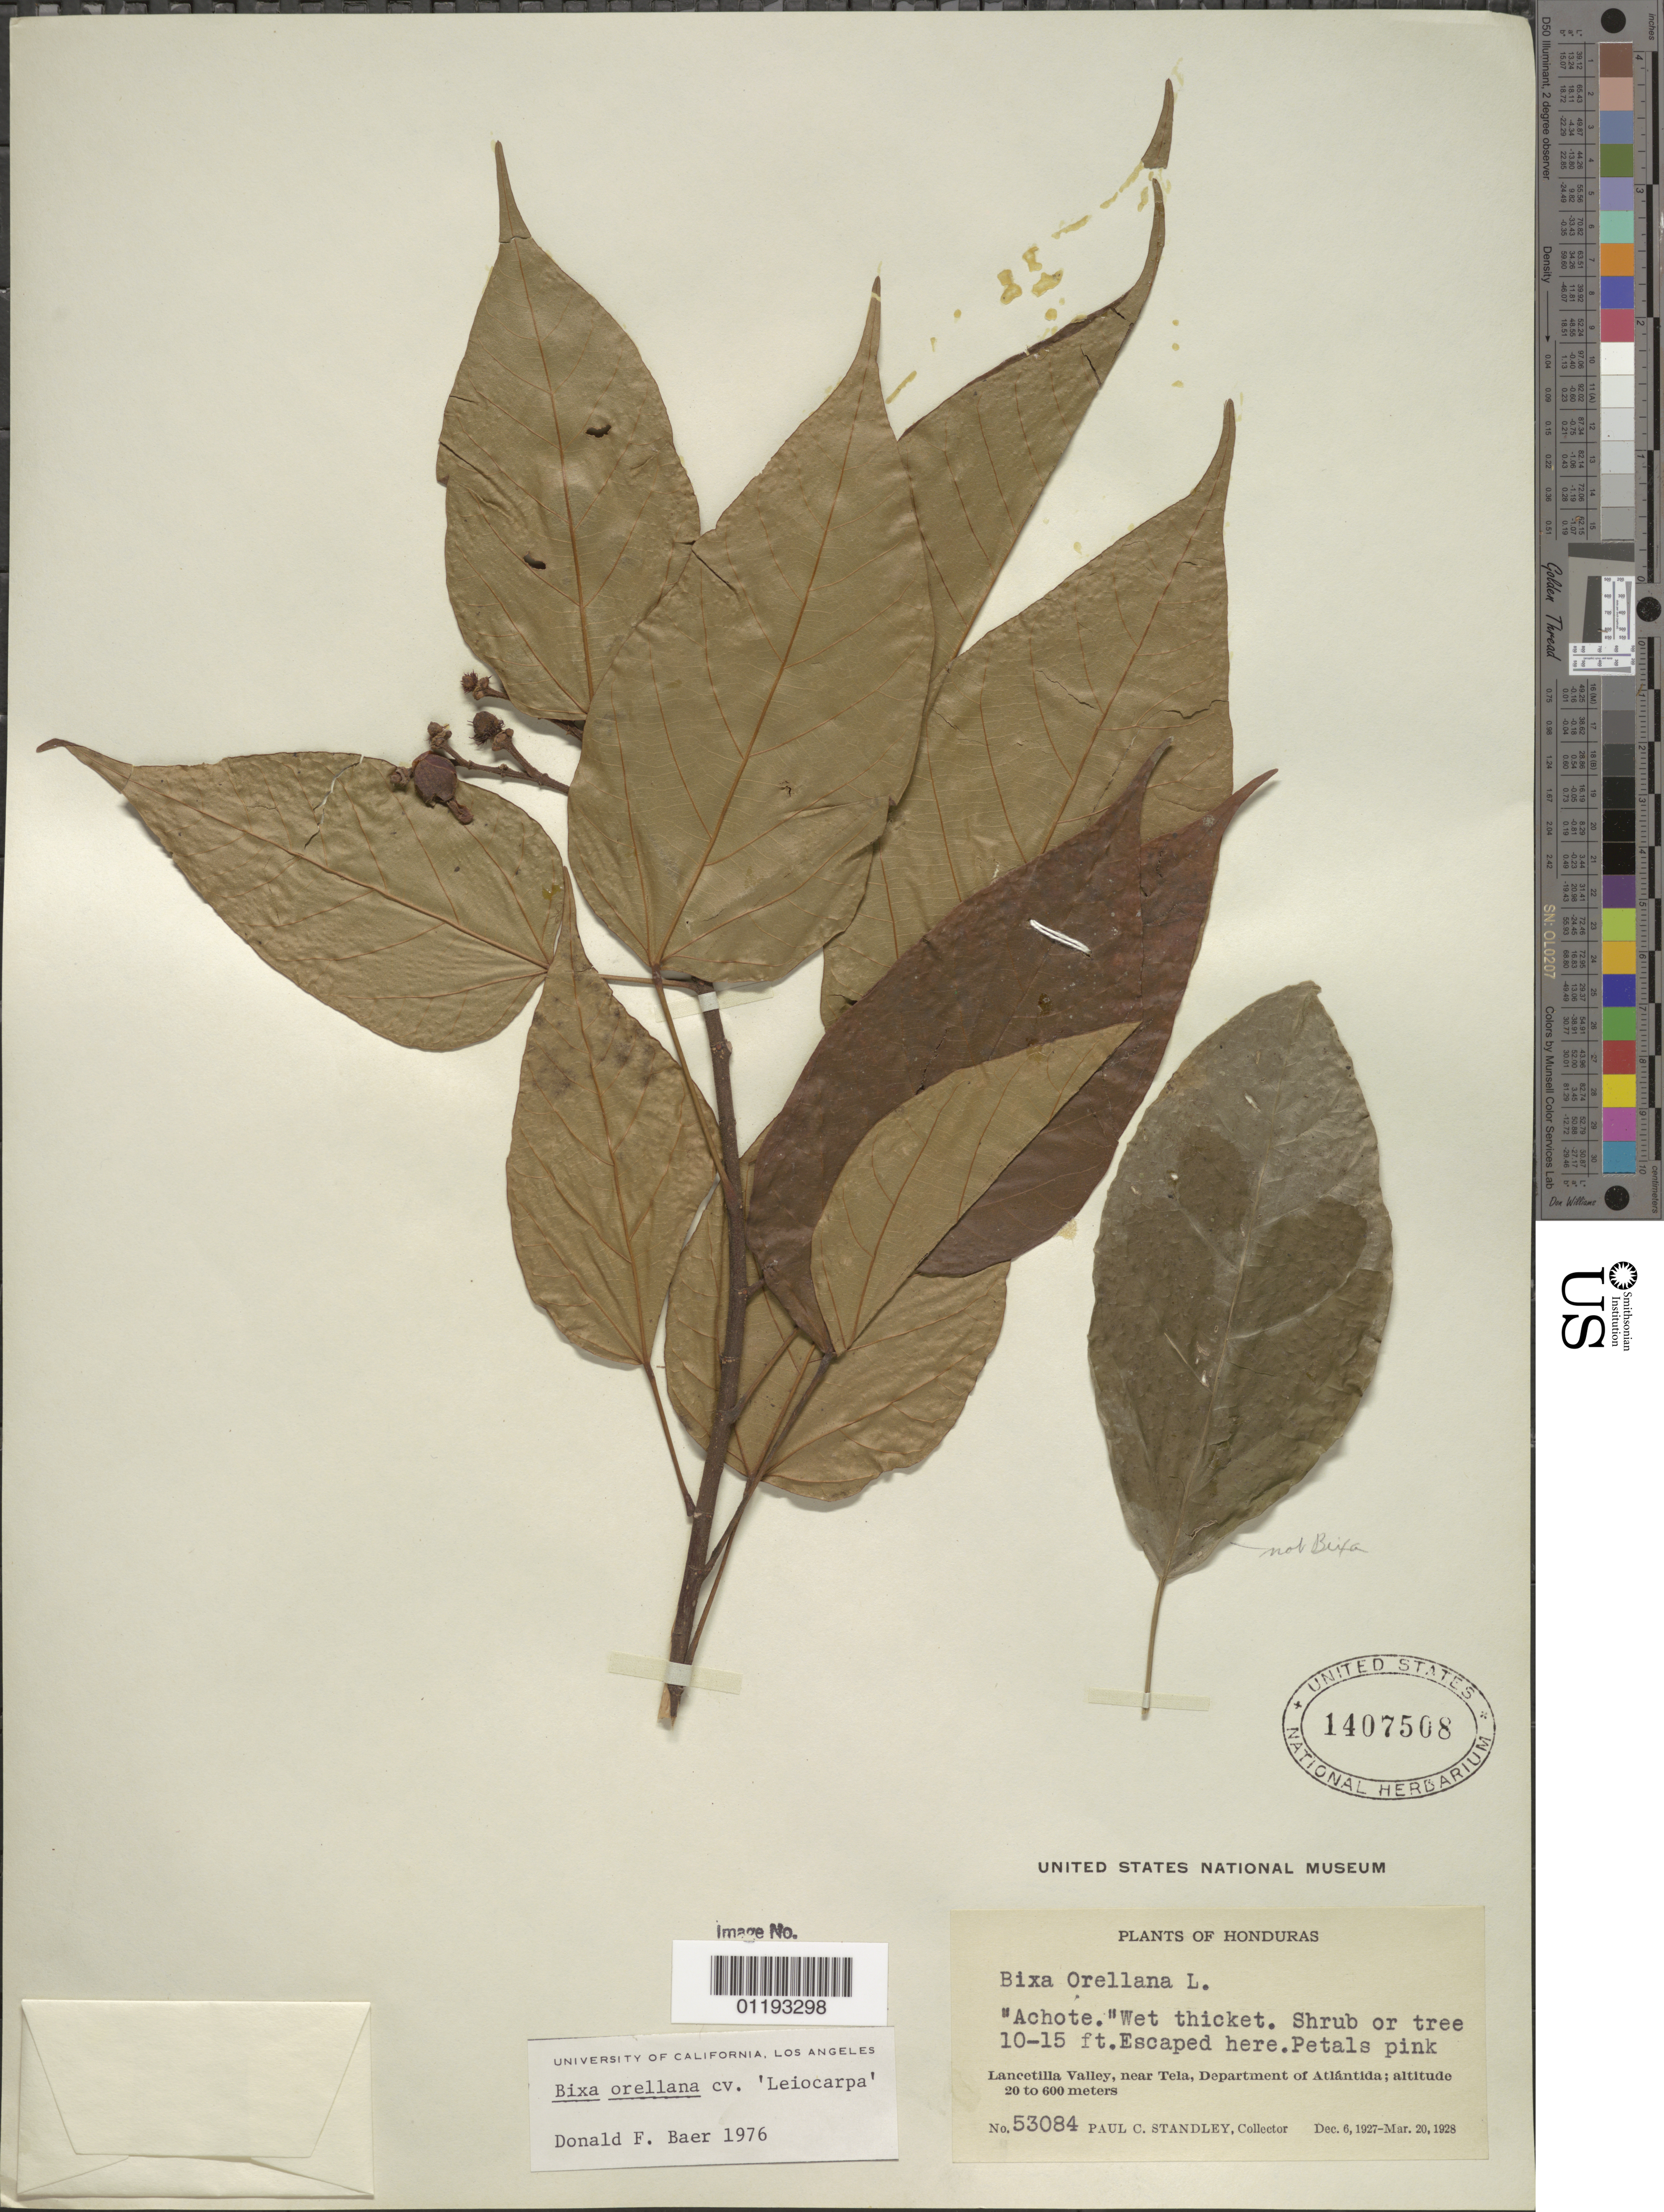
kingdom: Plantae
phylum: Tracheophyta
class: Magnoliopsida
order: Malvales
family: Bixaceae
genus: Bixa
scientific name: Bixa orellana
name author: L.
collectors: P. C. Standley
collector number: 53084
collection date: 1927-12-06/1928-03-20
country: Honduras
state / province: Atlántida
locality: Lancetilla Valley, near Tela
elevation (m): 20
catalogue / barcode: US 1407508